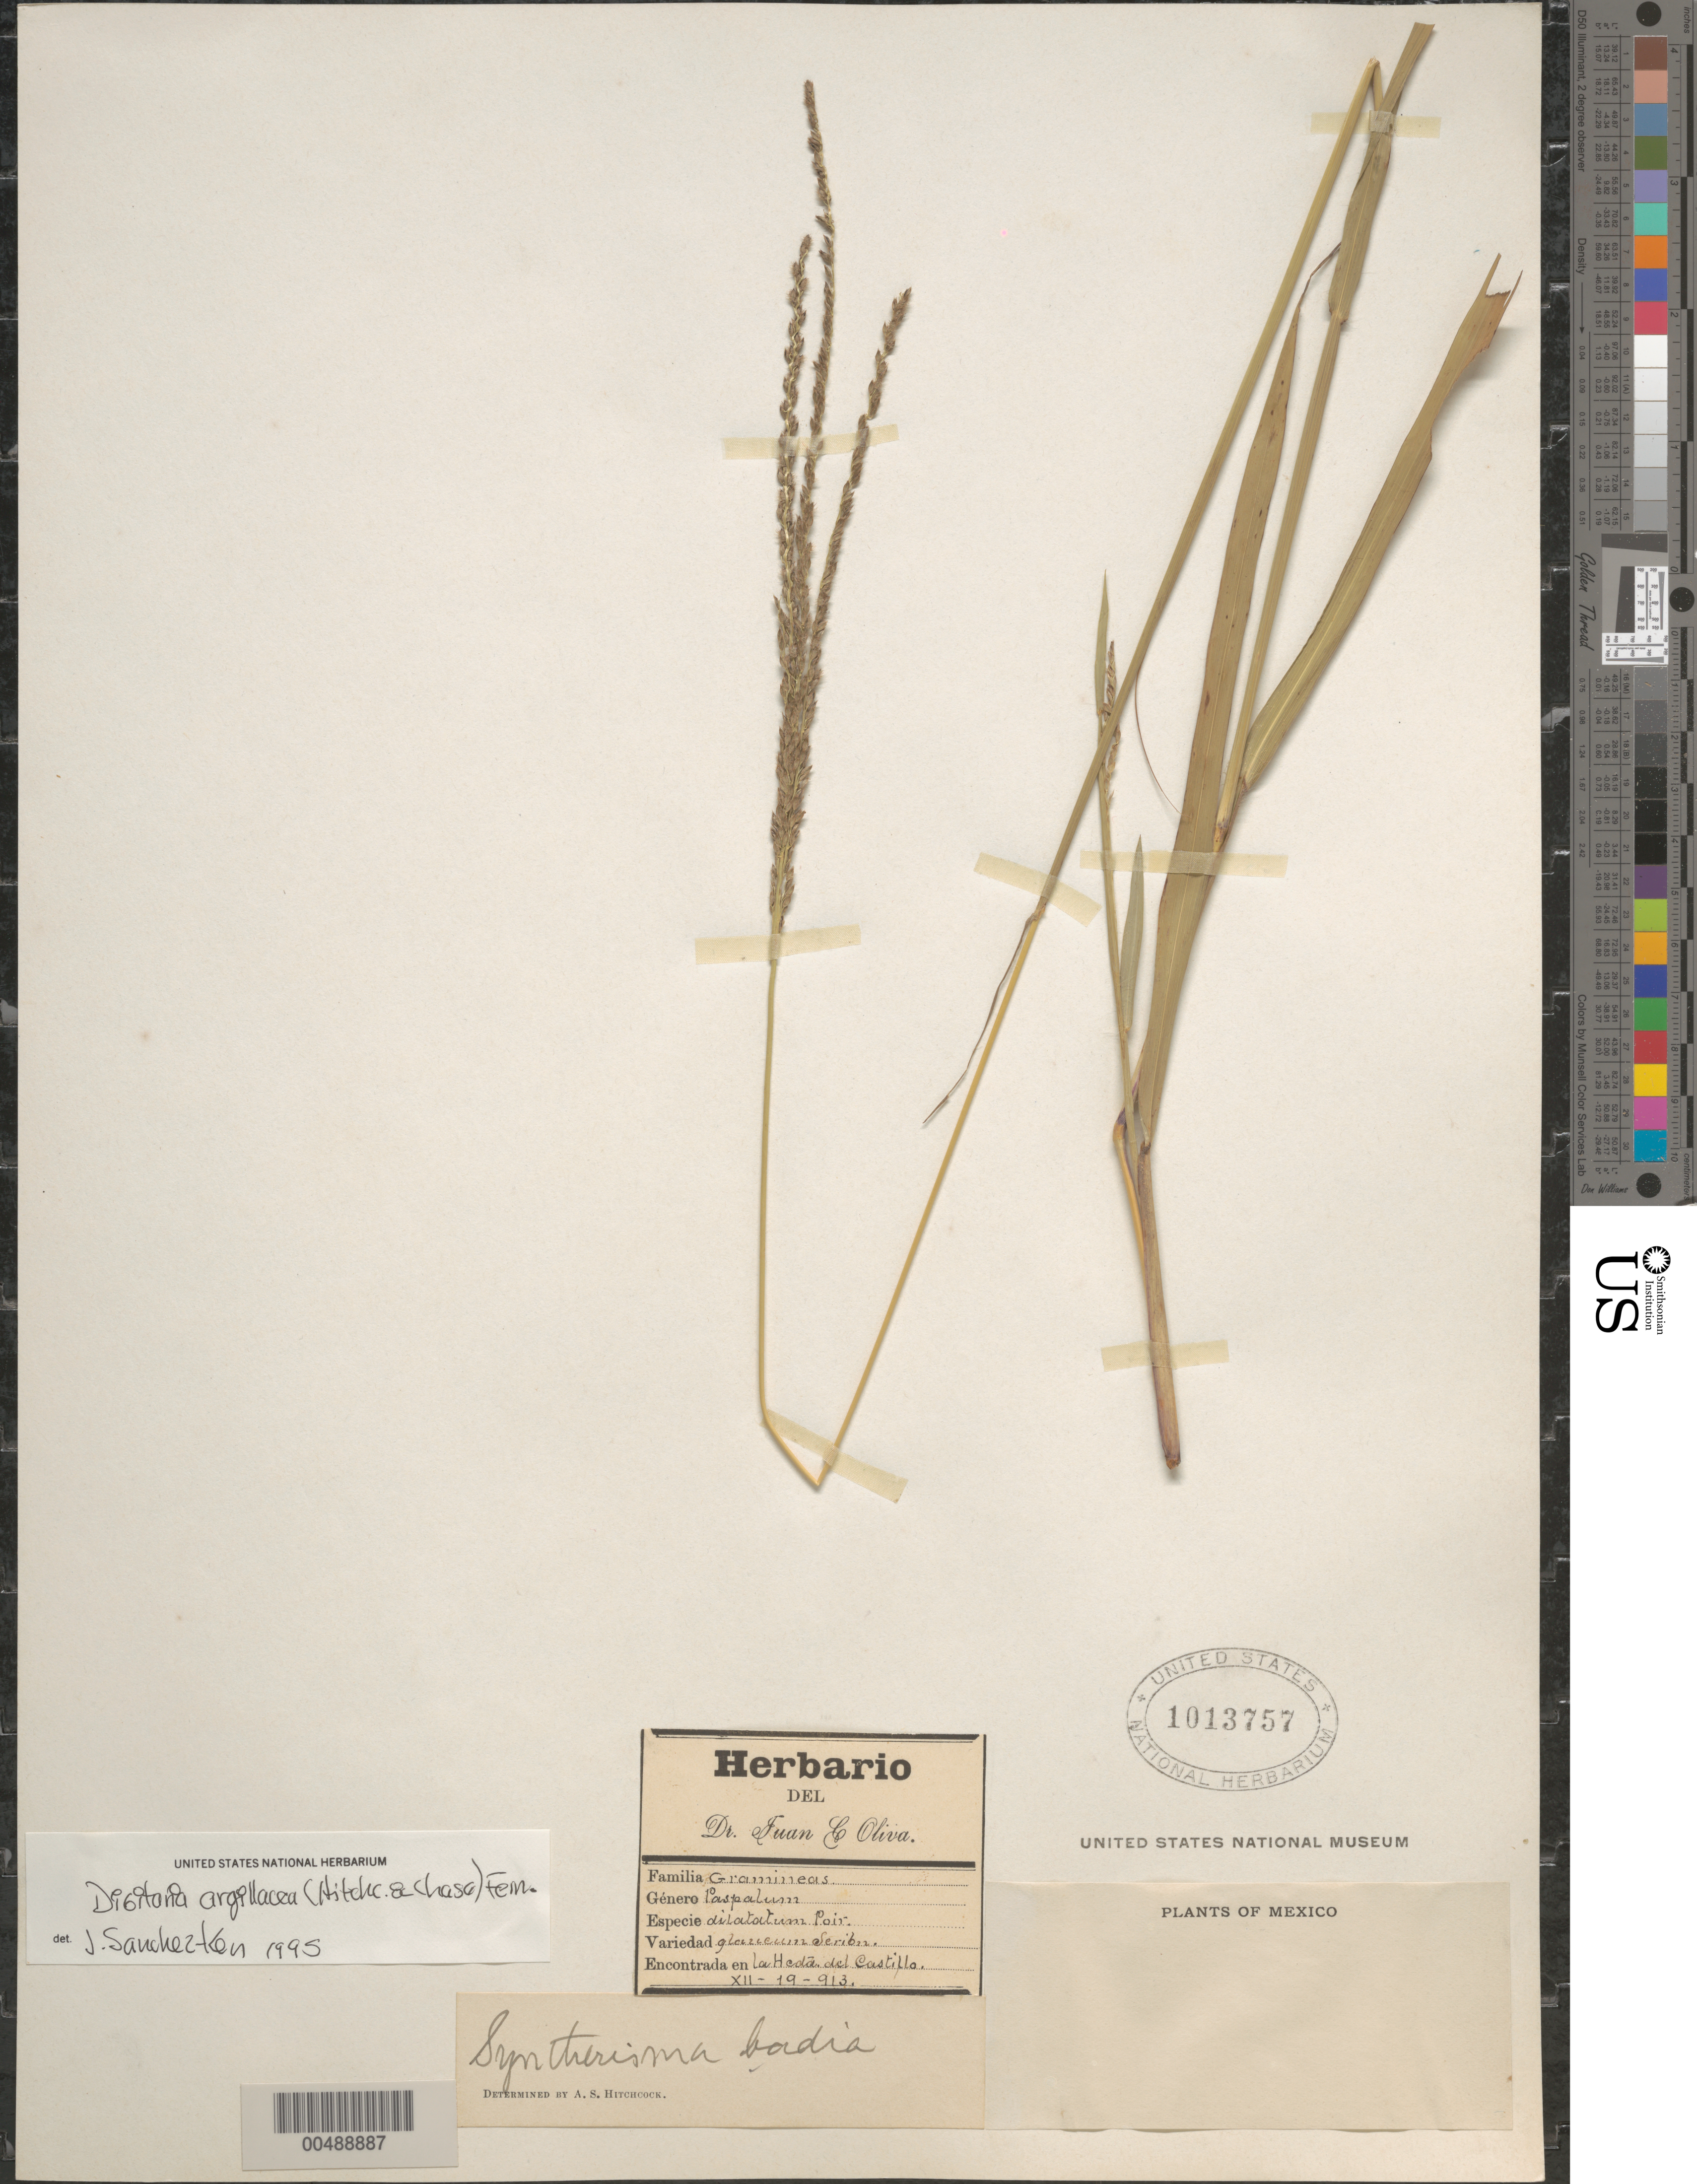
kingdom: Plantae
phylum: Tracheophyta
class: Liliopsida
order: Poales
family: Poaceae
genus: Digitaria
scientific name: Digitaria argillacea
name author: (Hitchc. & Chase) Fernald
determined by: Sánchez-Ken, J. G.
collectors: J. C. Oliva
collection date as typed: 19 Dec 1913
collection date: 1913-12-19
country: Mexico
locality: La Hcda. del Castillo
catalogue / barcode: US 1013757